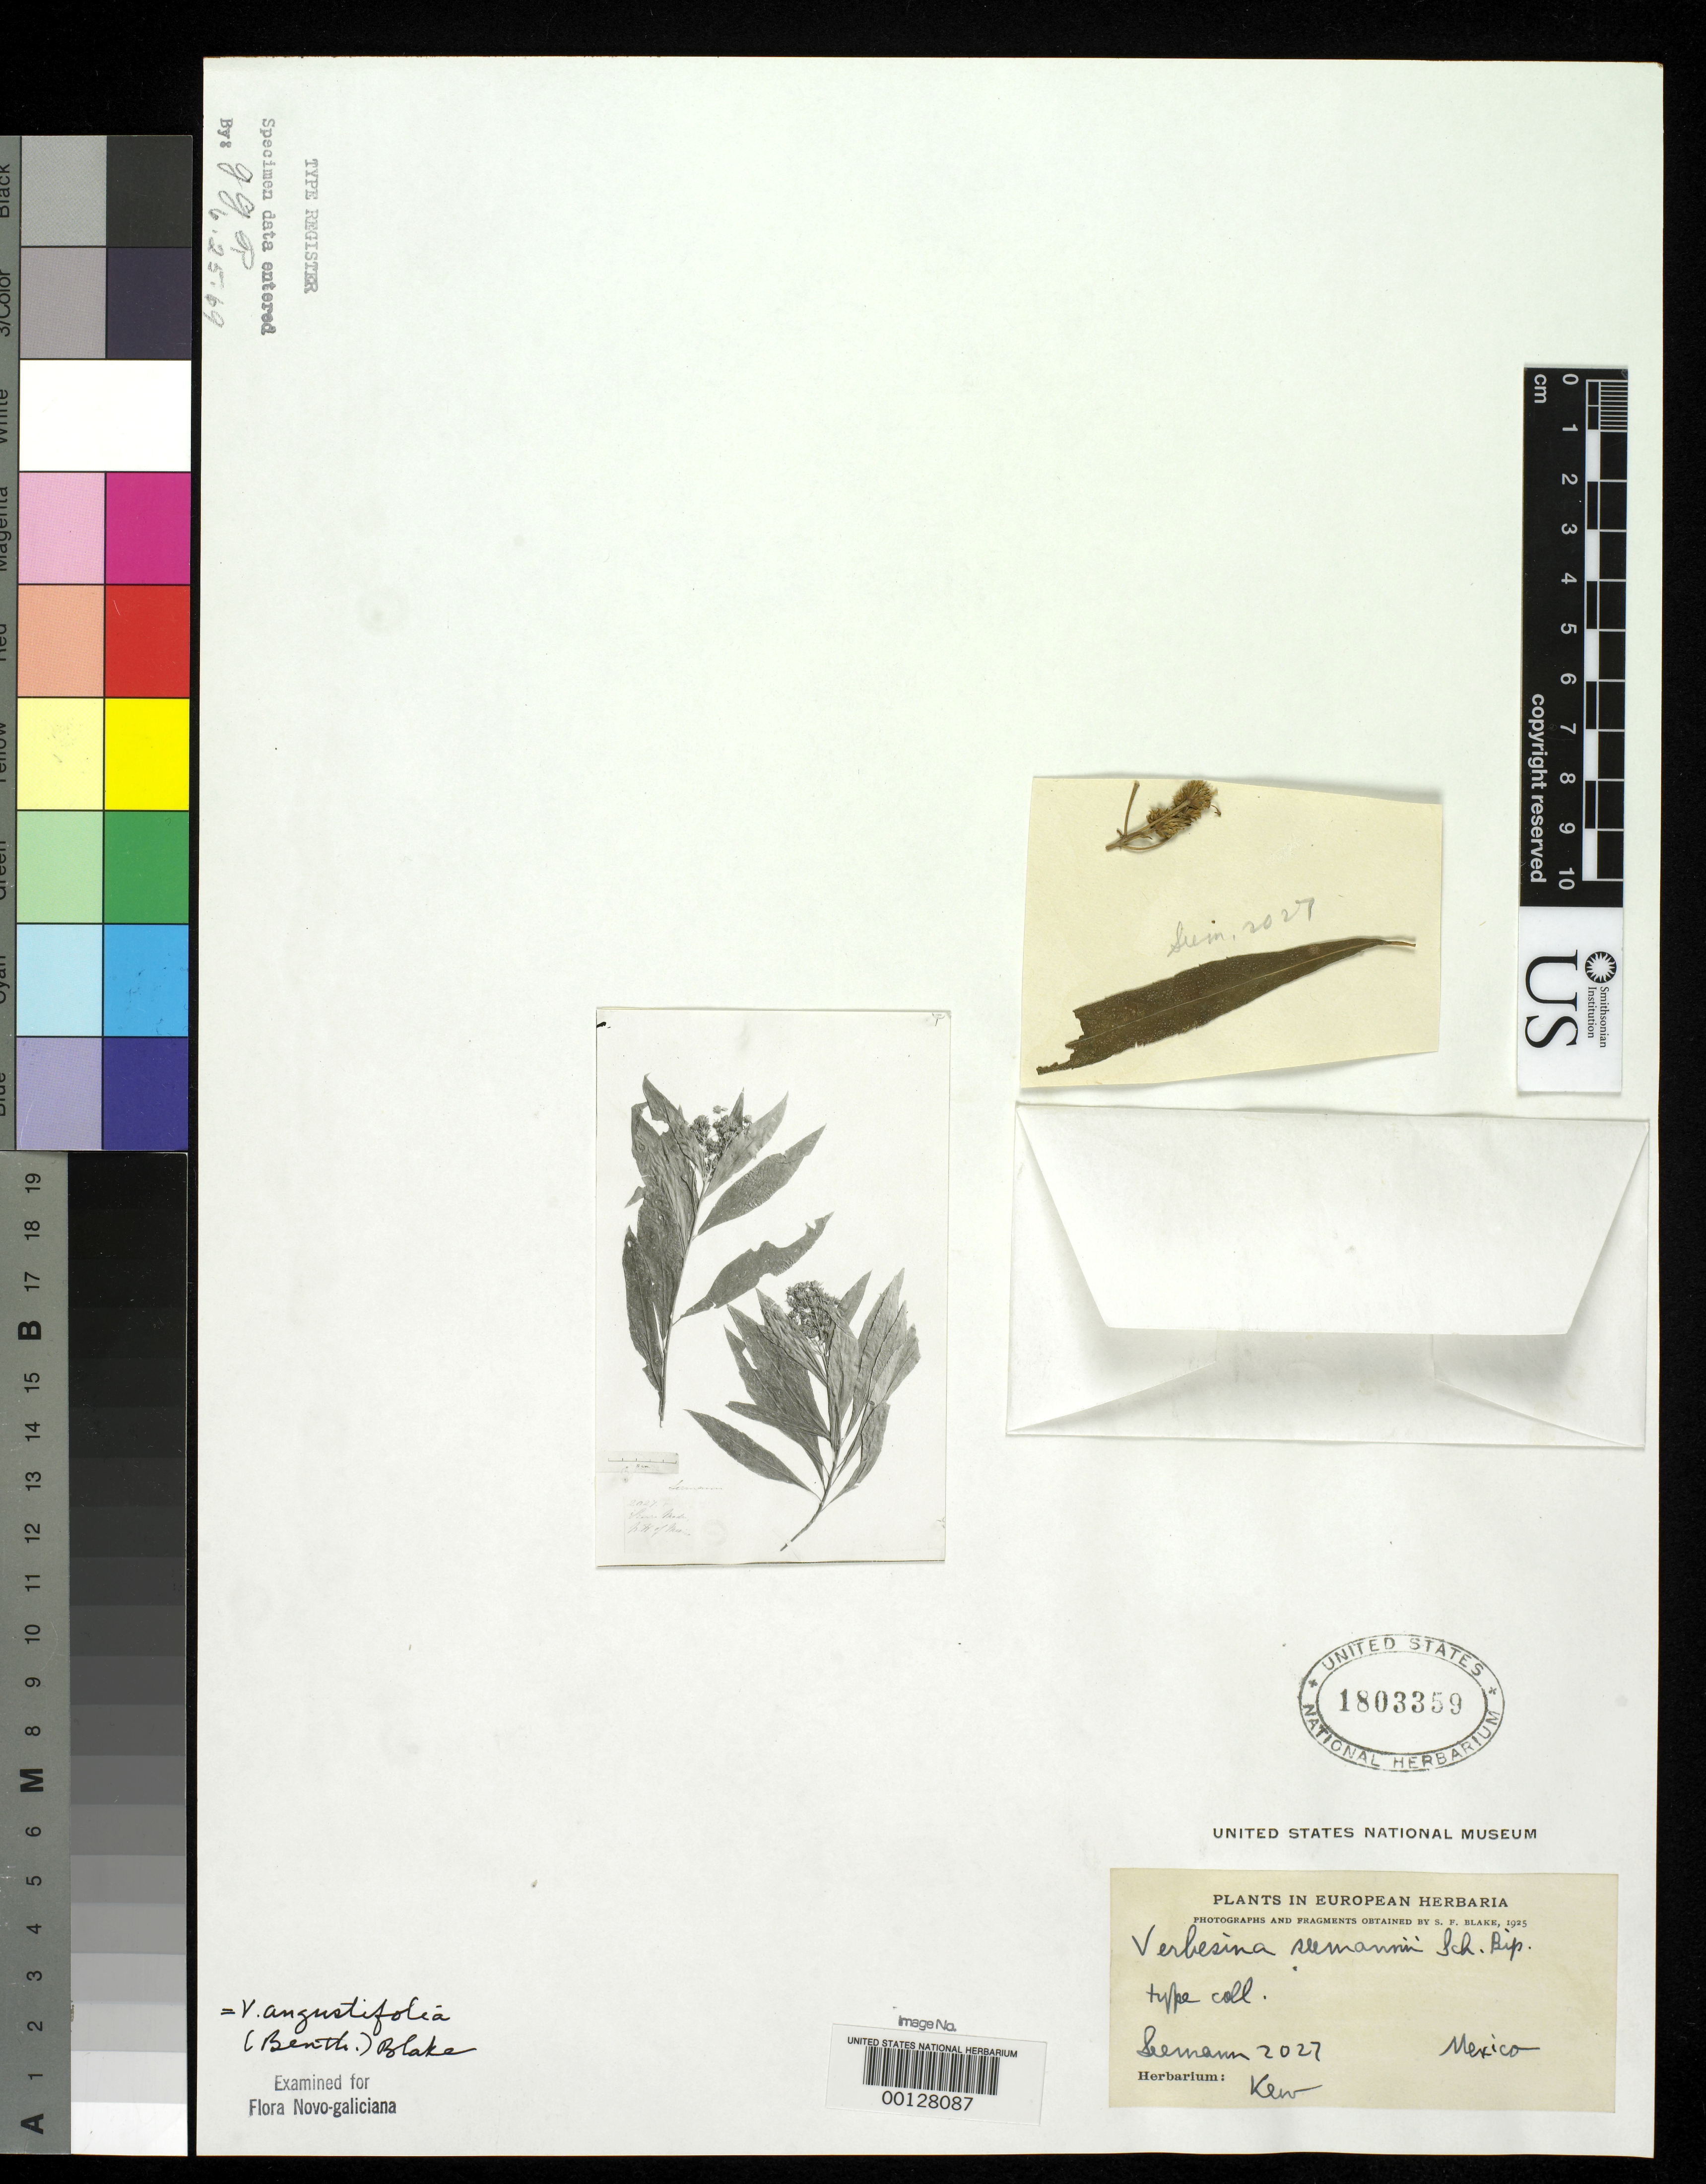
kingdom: Plantae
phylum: Tracheophyta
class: Magnoliopsida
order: Asterales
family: Asteraceae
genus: Verbesina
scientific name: Verbesina seemannii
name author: Sch. Bip. in Seem.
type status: Type Fragment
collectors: B. C. Seemann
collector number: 2027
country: Mexico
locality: Sierra Madres.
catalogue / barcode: US 1803359